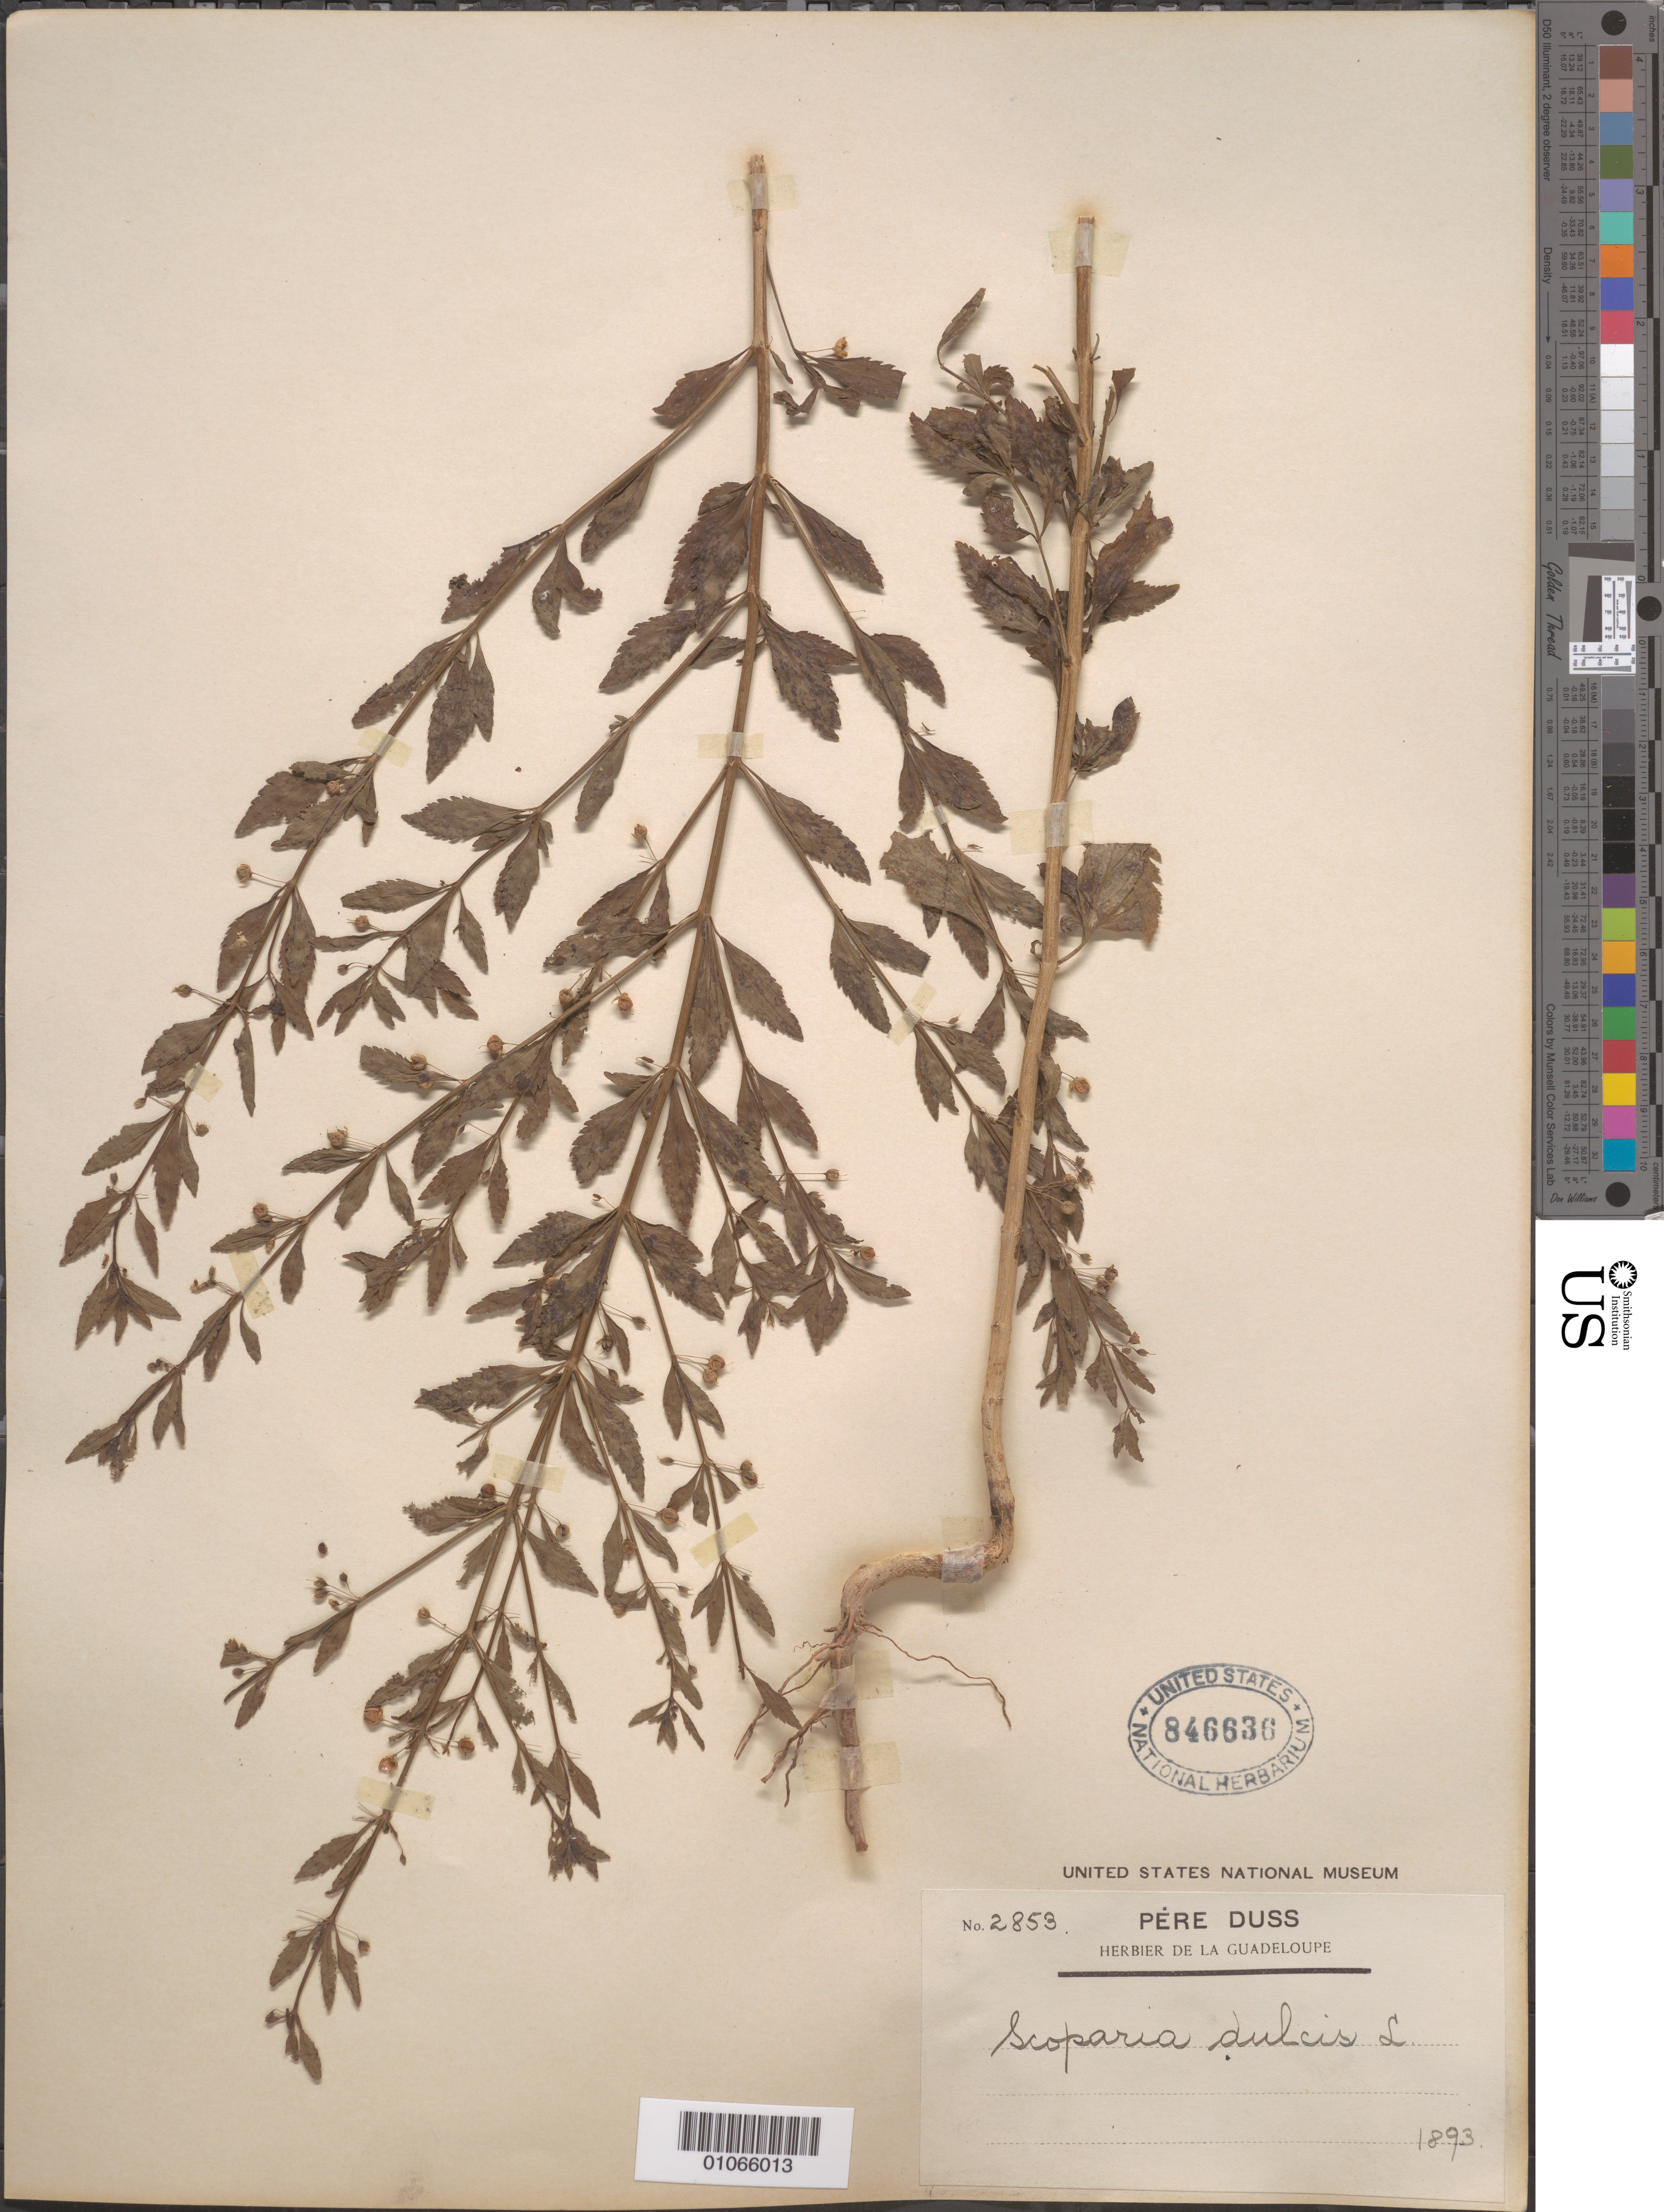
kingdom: Plantae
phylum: Tracheophyta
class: Magnoliopsida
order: Lamiales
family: Plantaginaceae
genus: Scoparia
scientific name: Scoparia dulcis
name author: L.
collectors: Père Duss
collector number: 2853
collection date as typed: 1893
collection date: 1893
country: Guadeloupe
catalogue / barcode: US 846636